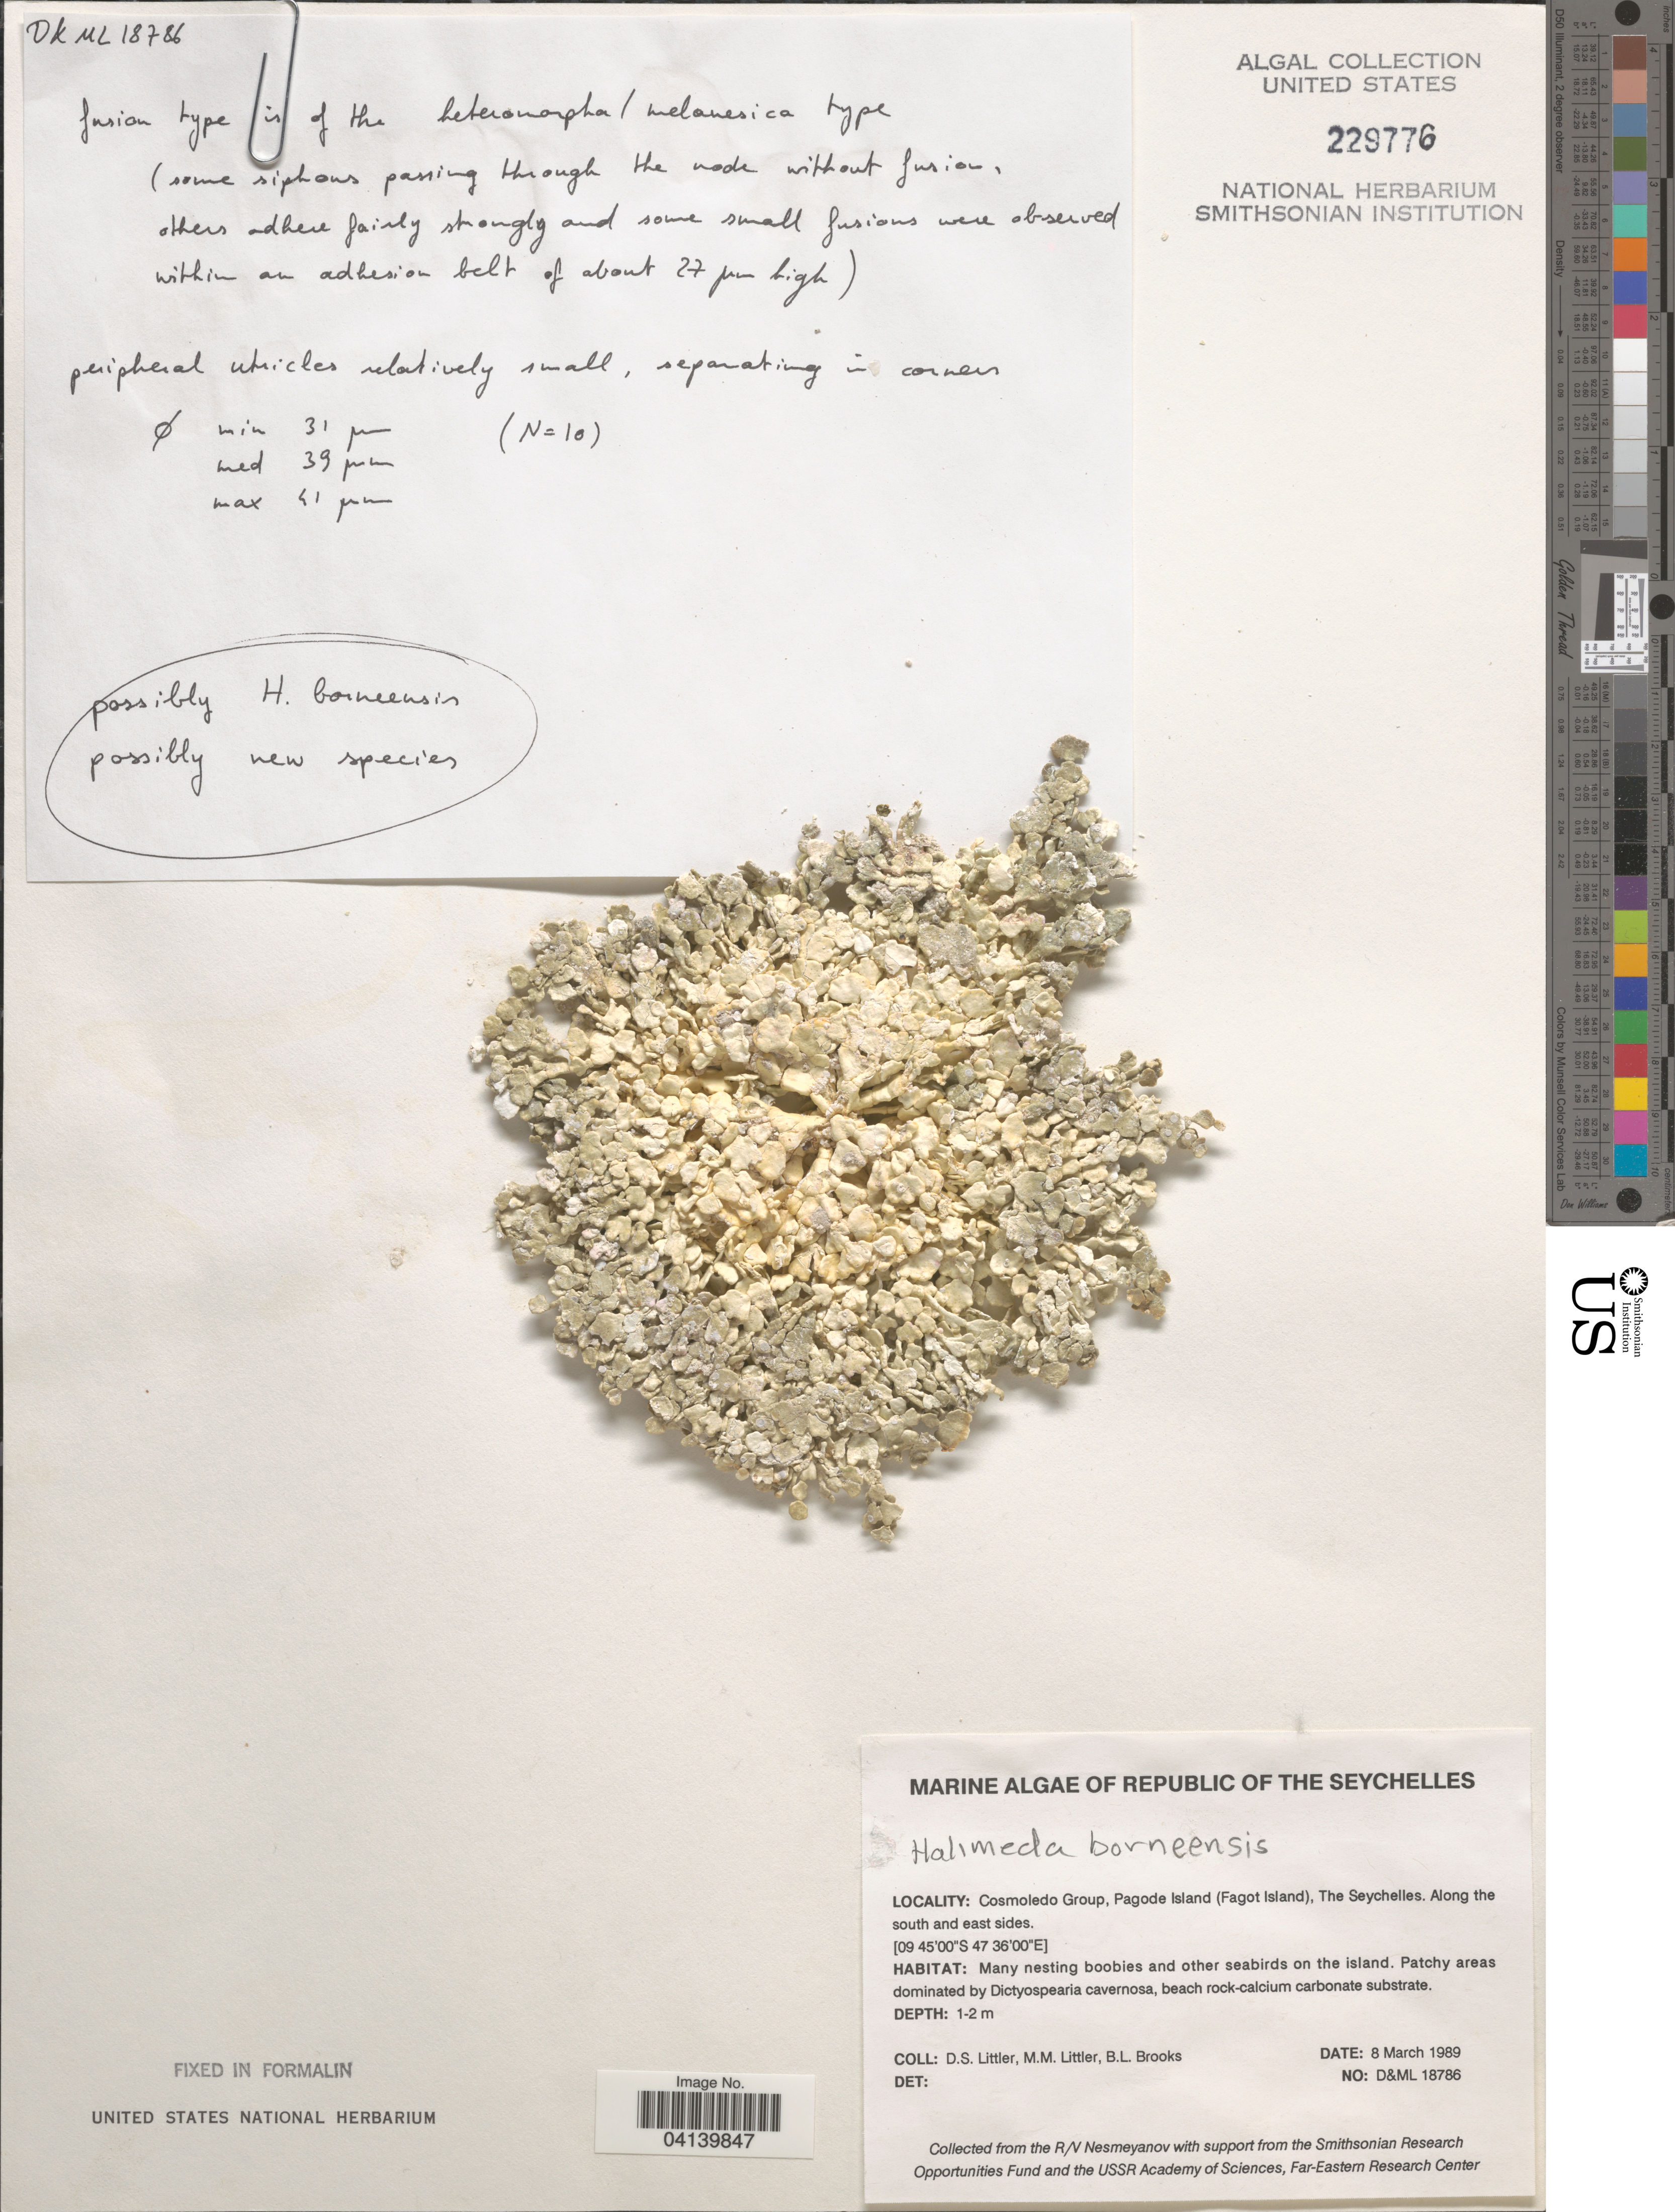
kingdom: Plantae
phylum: Chlorophyta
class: Ulvophyceae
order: Bryopsidales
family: Halimedaceae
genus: Halimeda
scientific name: Halimeda borneensis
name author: W.R. Taylor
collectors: D. S. Littler & B. Brooks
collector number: D&ML 18786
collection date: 1989-03-08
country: Seychelles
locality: Republic of The Seychelles. Cosmoledo Group, Pagode Island (Fagot Island). Along the south and east sides.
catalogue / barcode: US 229776